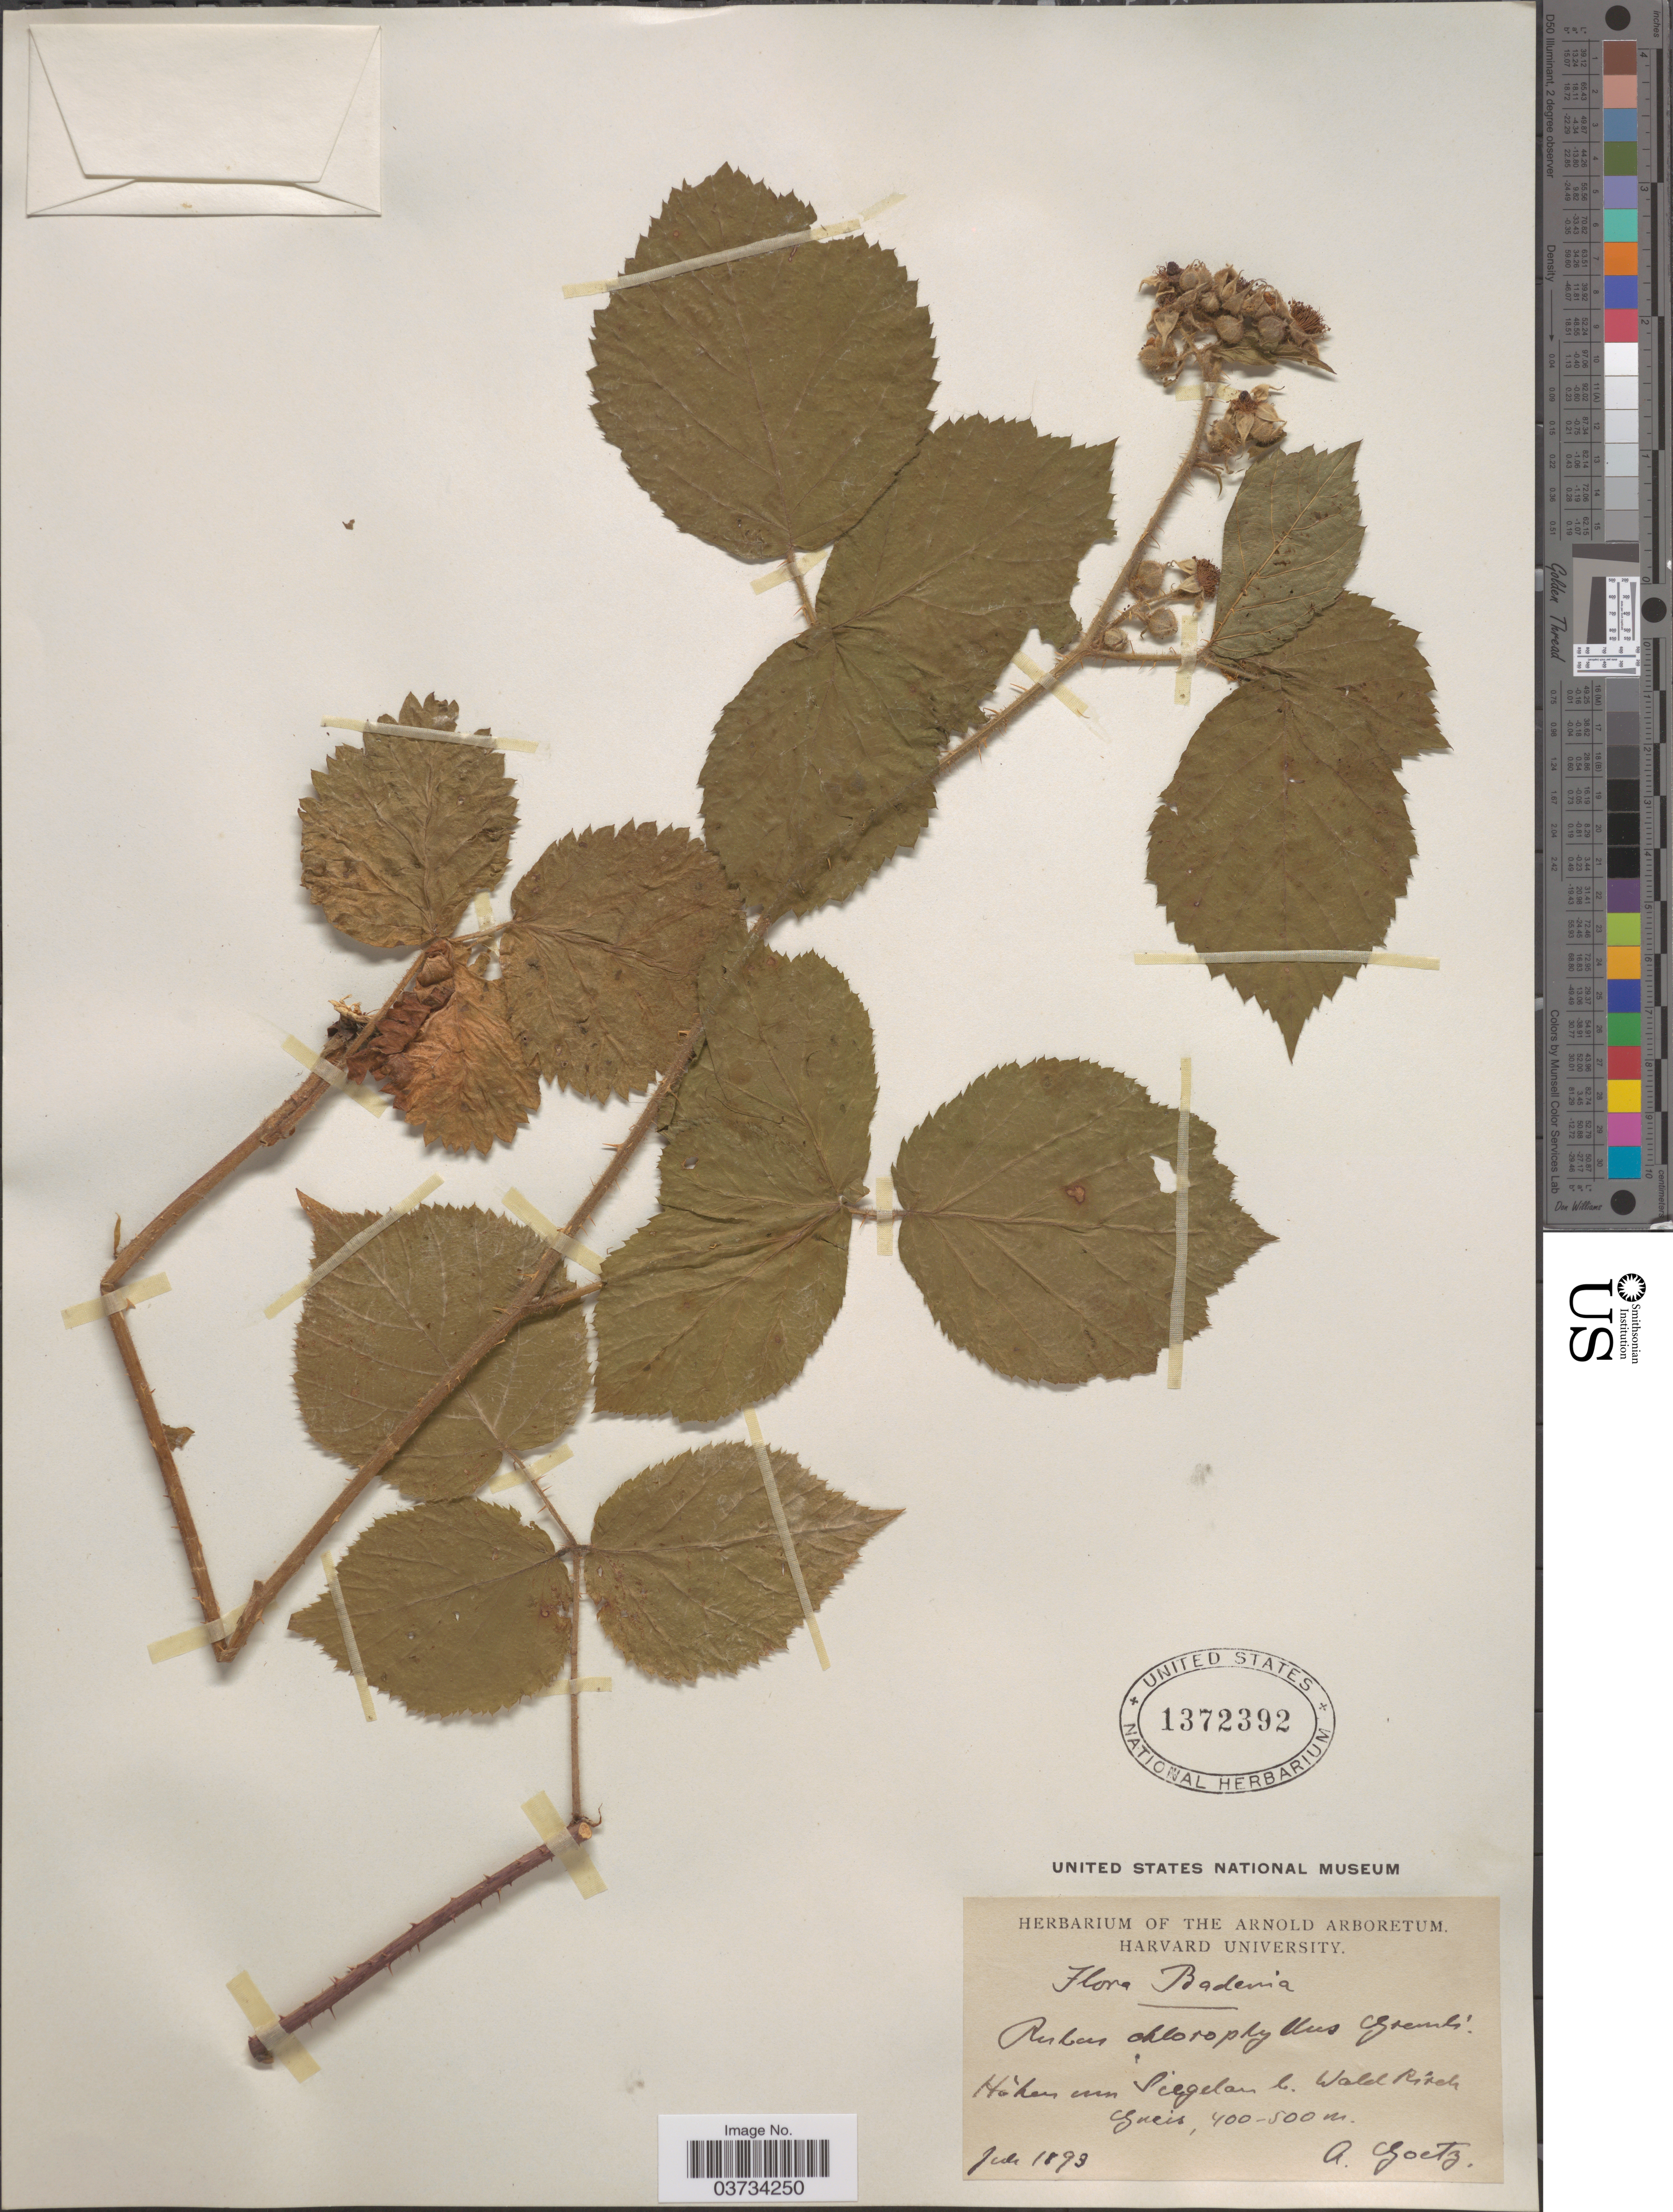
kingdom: Plantae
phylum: Tracheophyta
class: Magnoliopsida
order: Rosales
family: Rosaceae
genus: Rubus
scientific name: Rubus chlorophyllus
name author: Gremli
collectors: A. Goetz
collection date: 1893-07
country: Germany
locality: Höhen um Siegelau b. Waldkirch.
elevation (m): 400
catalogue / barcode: US 1372392